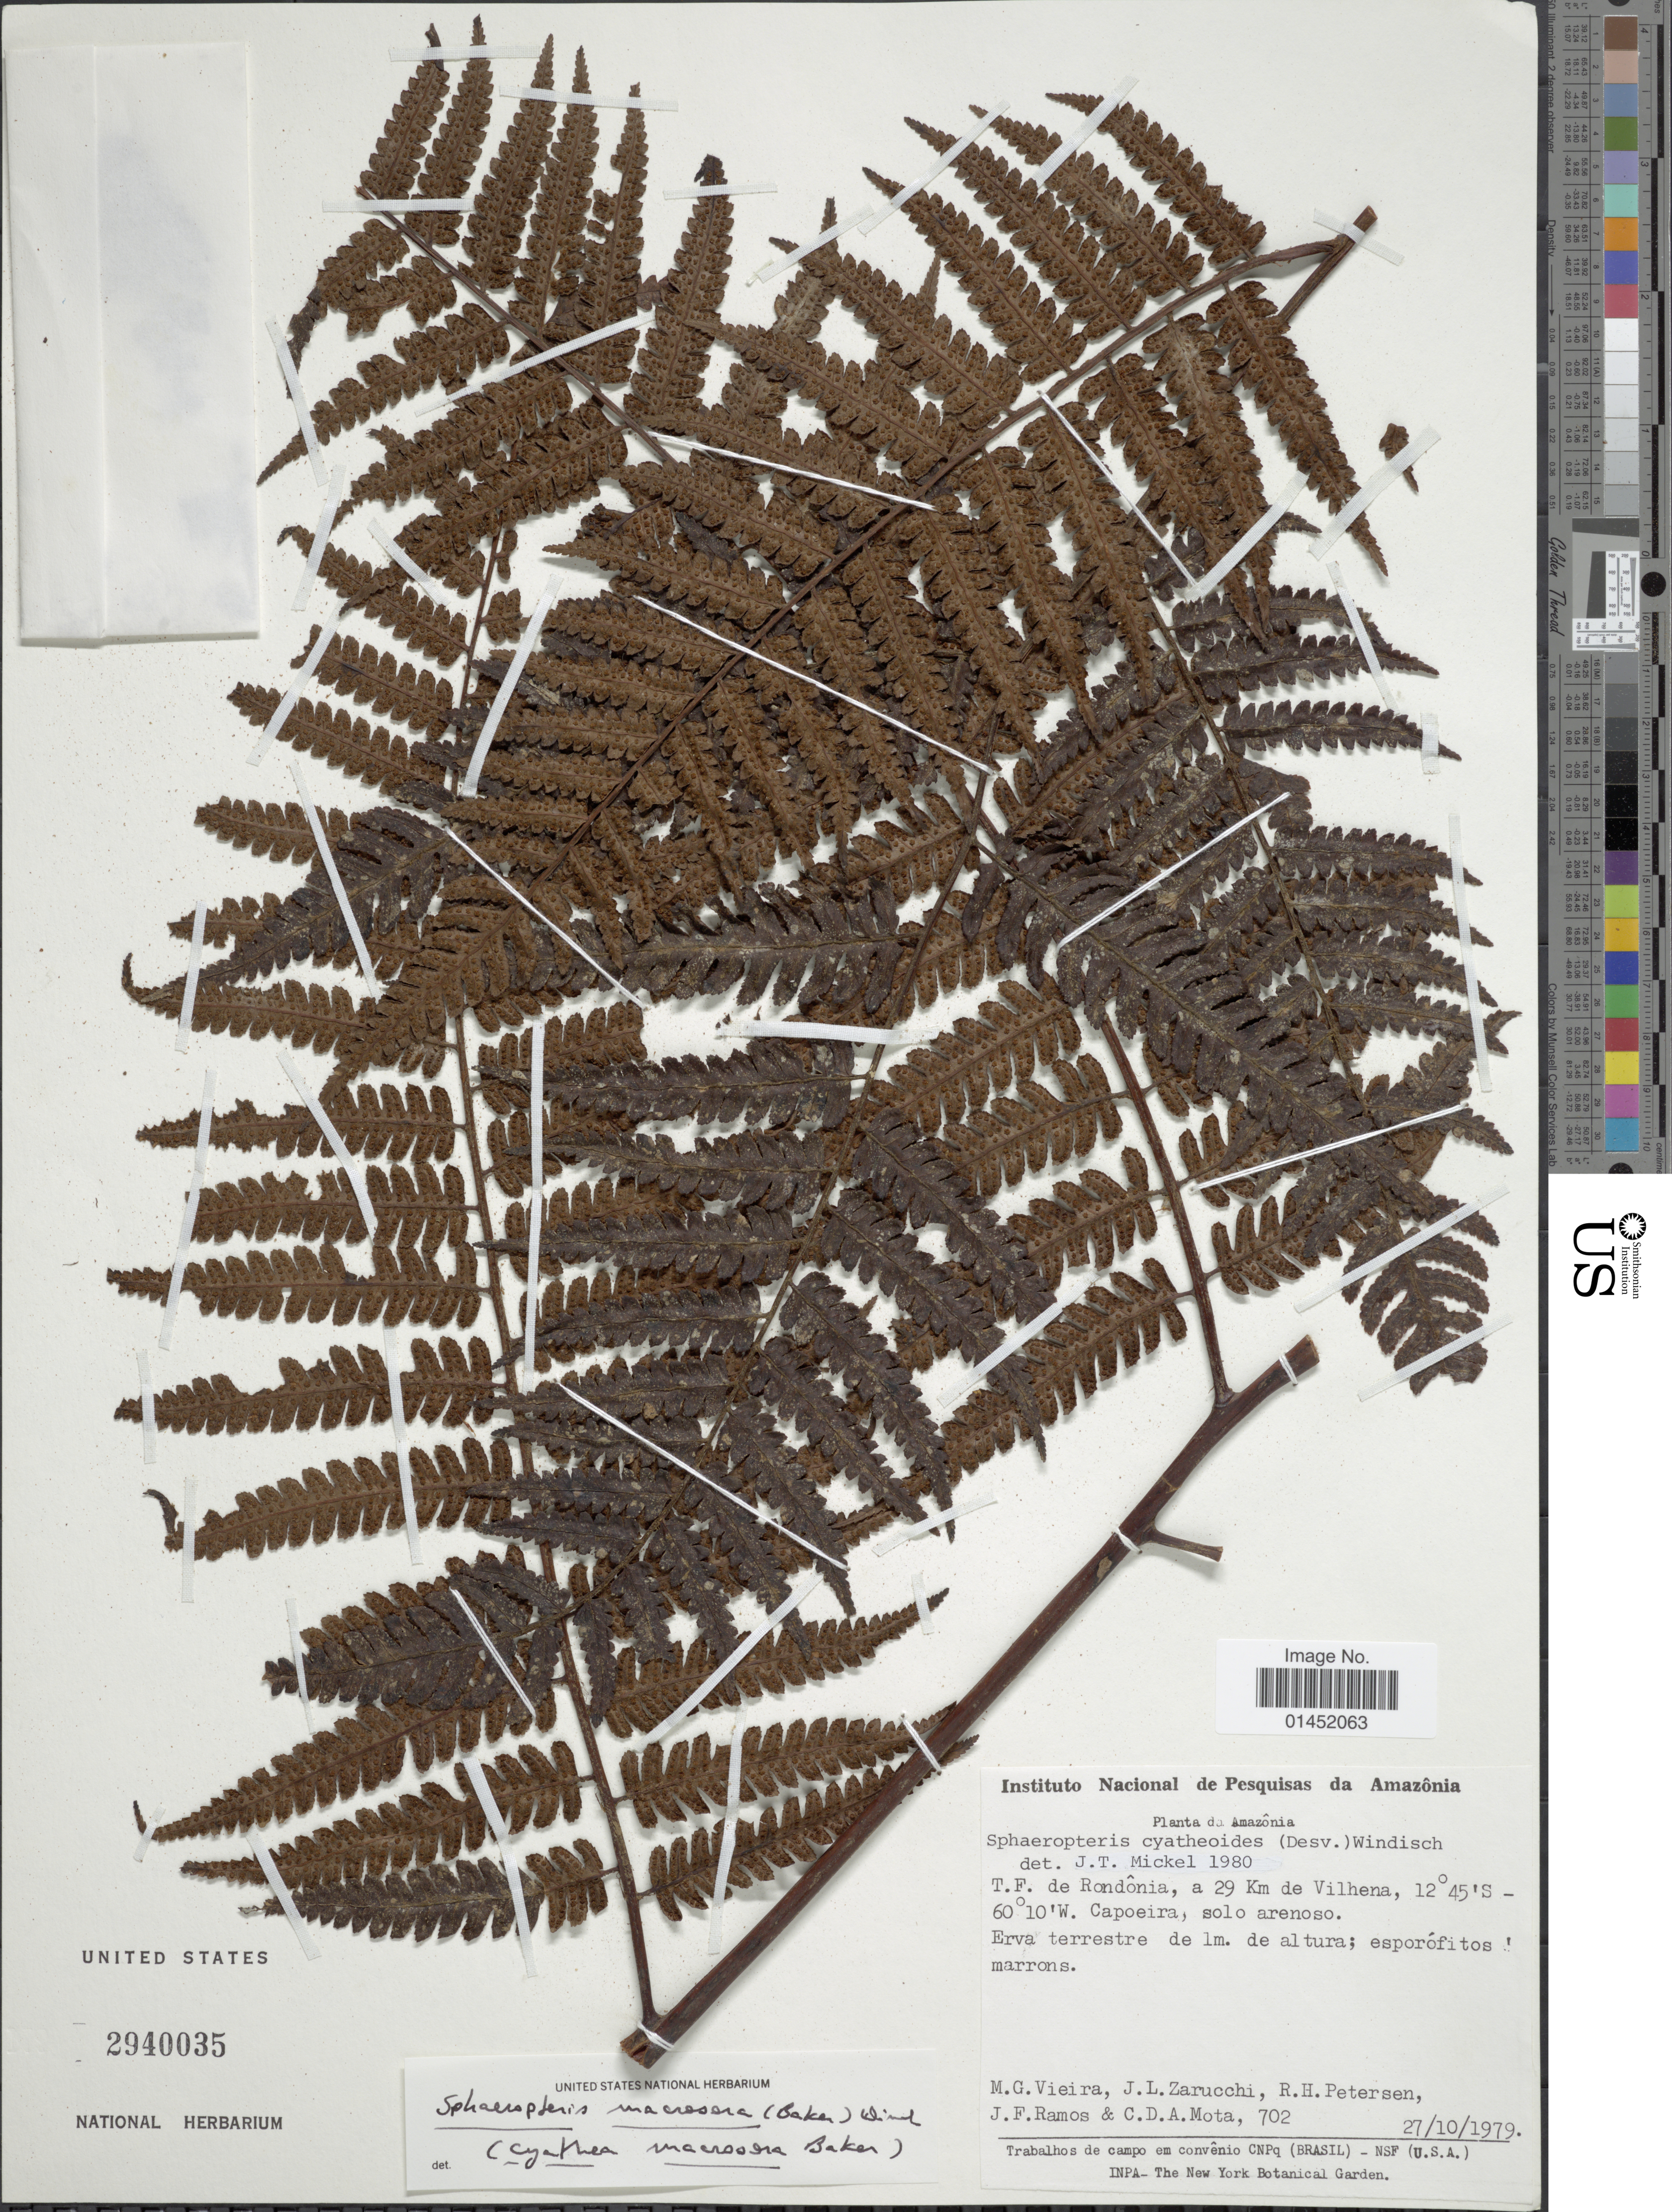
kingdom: Plantae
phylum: Tracheophyta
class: Polypodiopsida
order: Cyatheales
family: Cyatheaceae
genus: Cyathea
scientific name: Cyathea macrosora var. macrosora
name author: (Baker) Domin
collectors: M. G. Vieira, J. L. Zarucchi, R. H. Petersen, J. F. Ramos & C. D. A. Mota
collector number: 702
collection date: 1979-10-27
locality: Amazonia, T.F. de Rondôndia, a 29 Km de Vilhena, Capoeira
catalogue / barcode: US 2940035